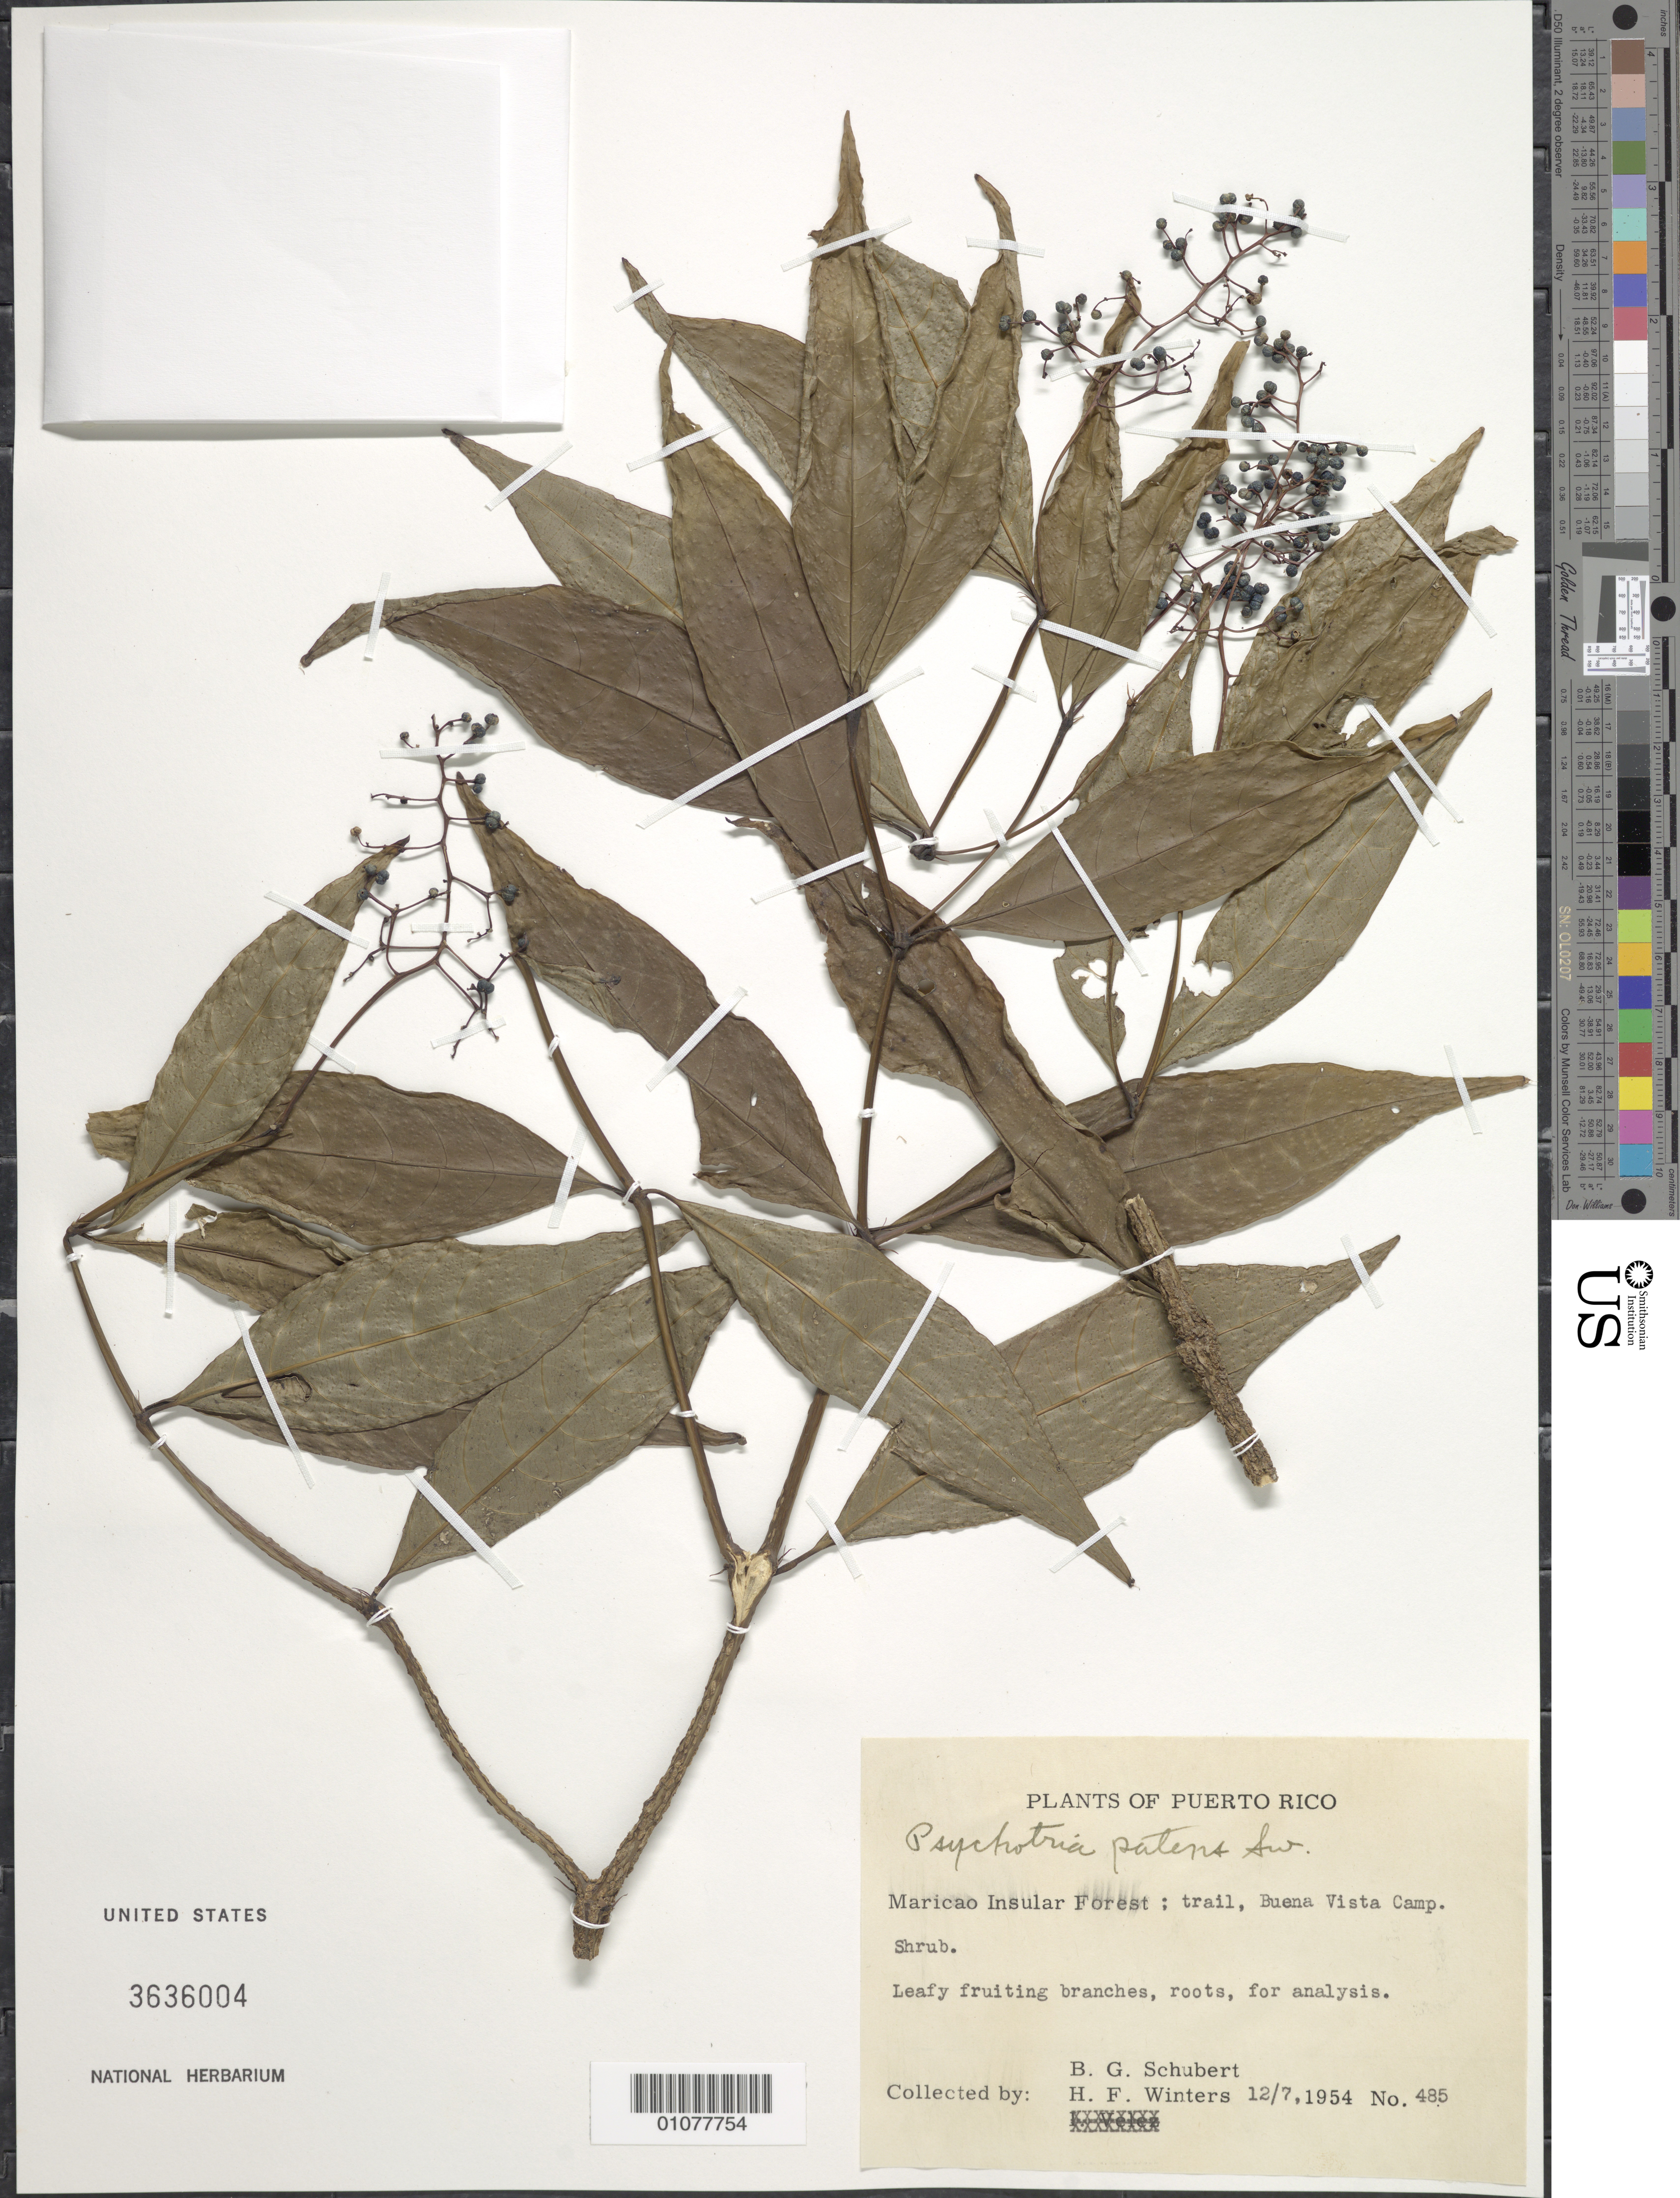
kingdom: Plantae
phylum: Tracheophyta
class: Magnoliopsida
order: Gentianales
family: Rubiaceae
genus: Psychotria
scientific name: Psychotria patens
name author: Sw.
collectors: B. Schubert & H. Winters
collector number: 485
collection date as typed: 07 Dec 1954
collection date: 1954-12-07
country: Puerto Rico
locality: Maricao Insular forest; Buena Vista Camp.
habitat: along trail.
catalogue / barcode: US 3636004